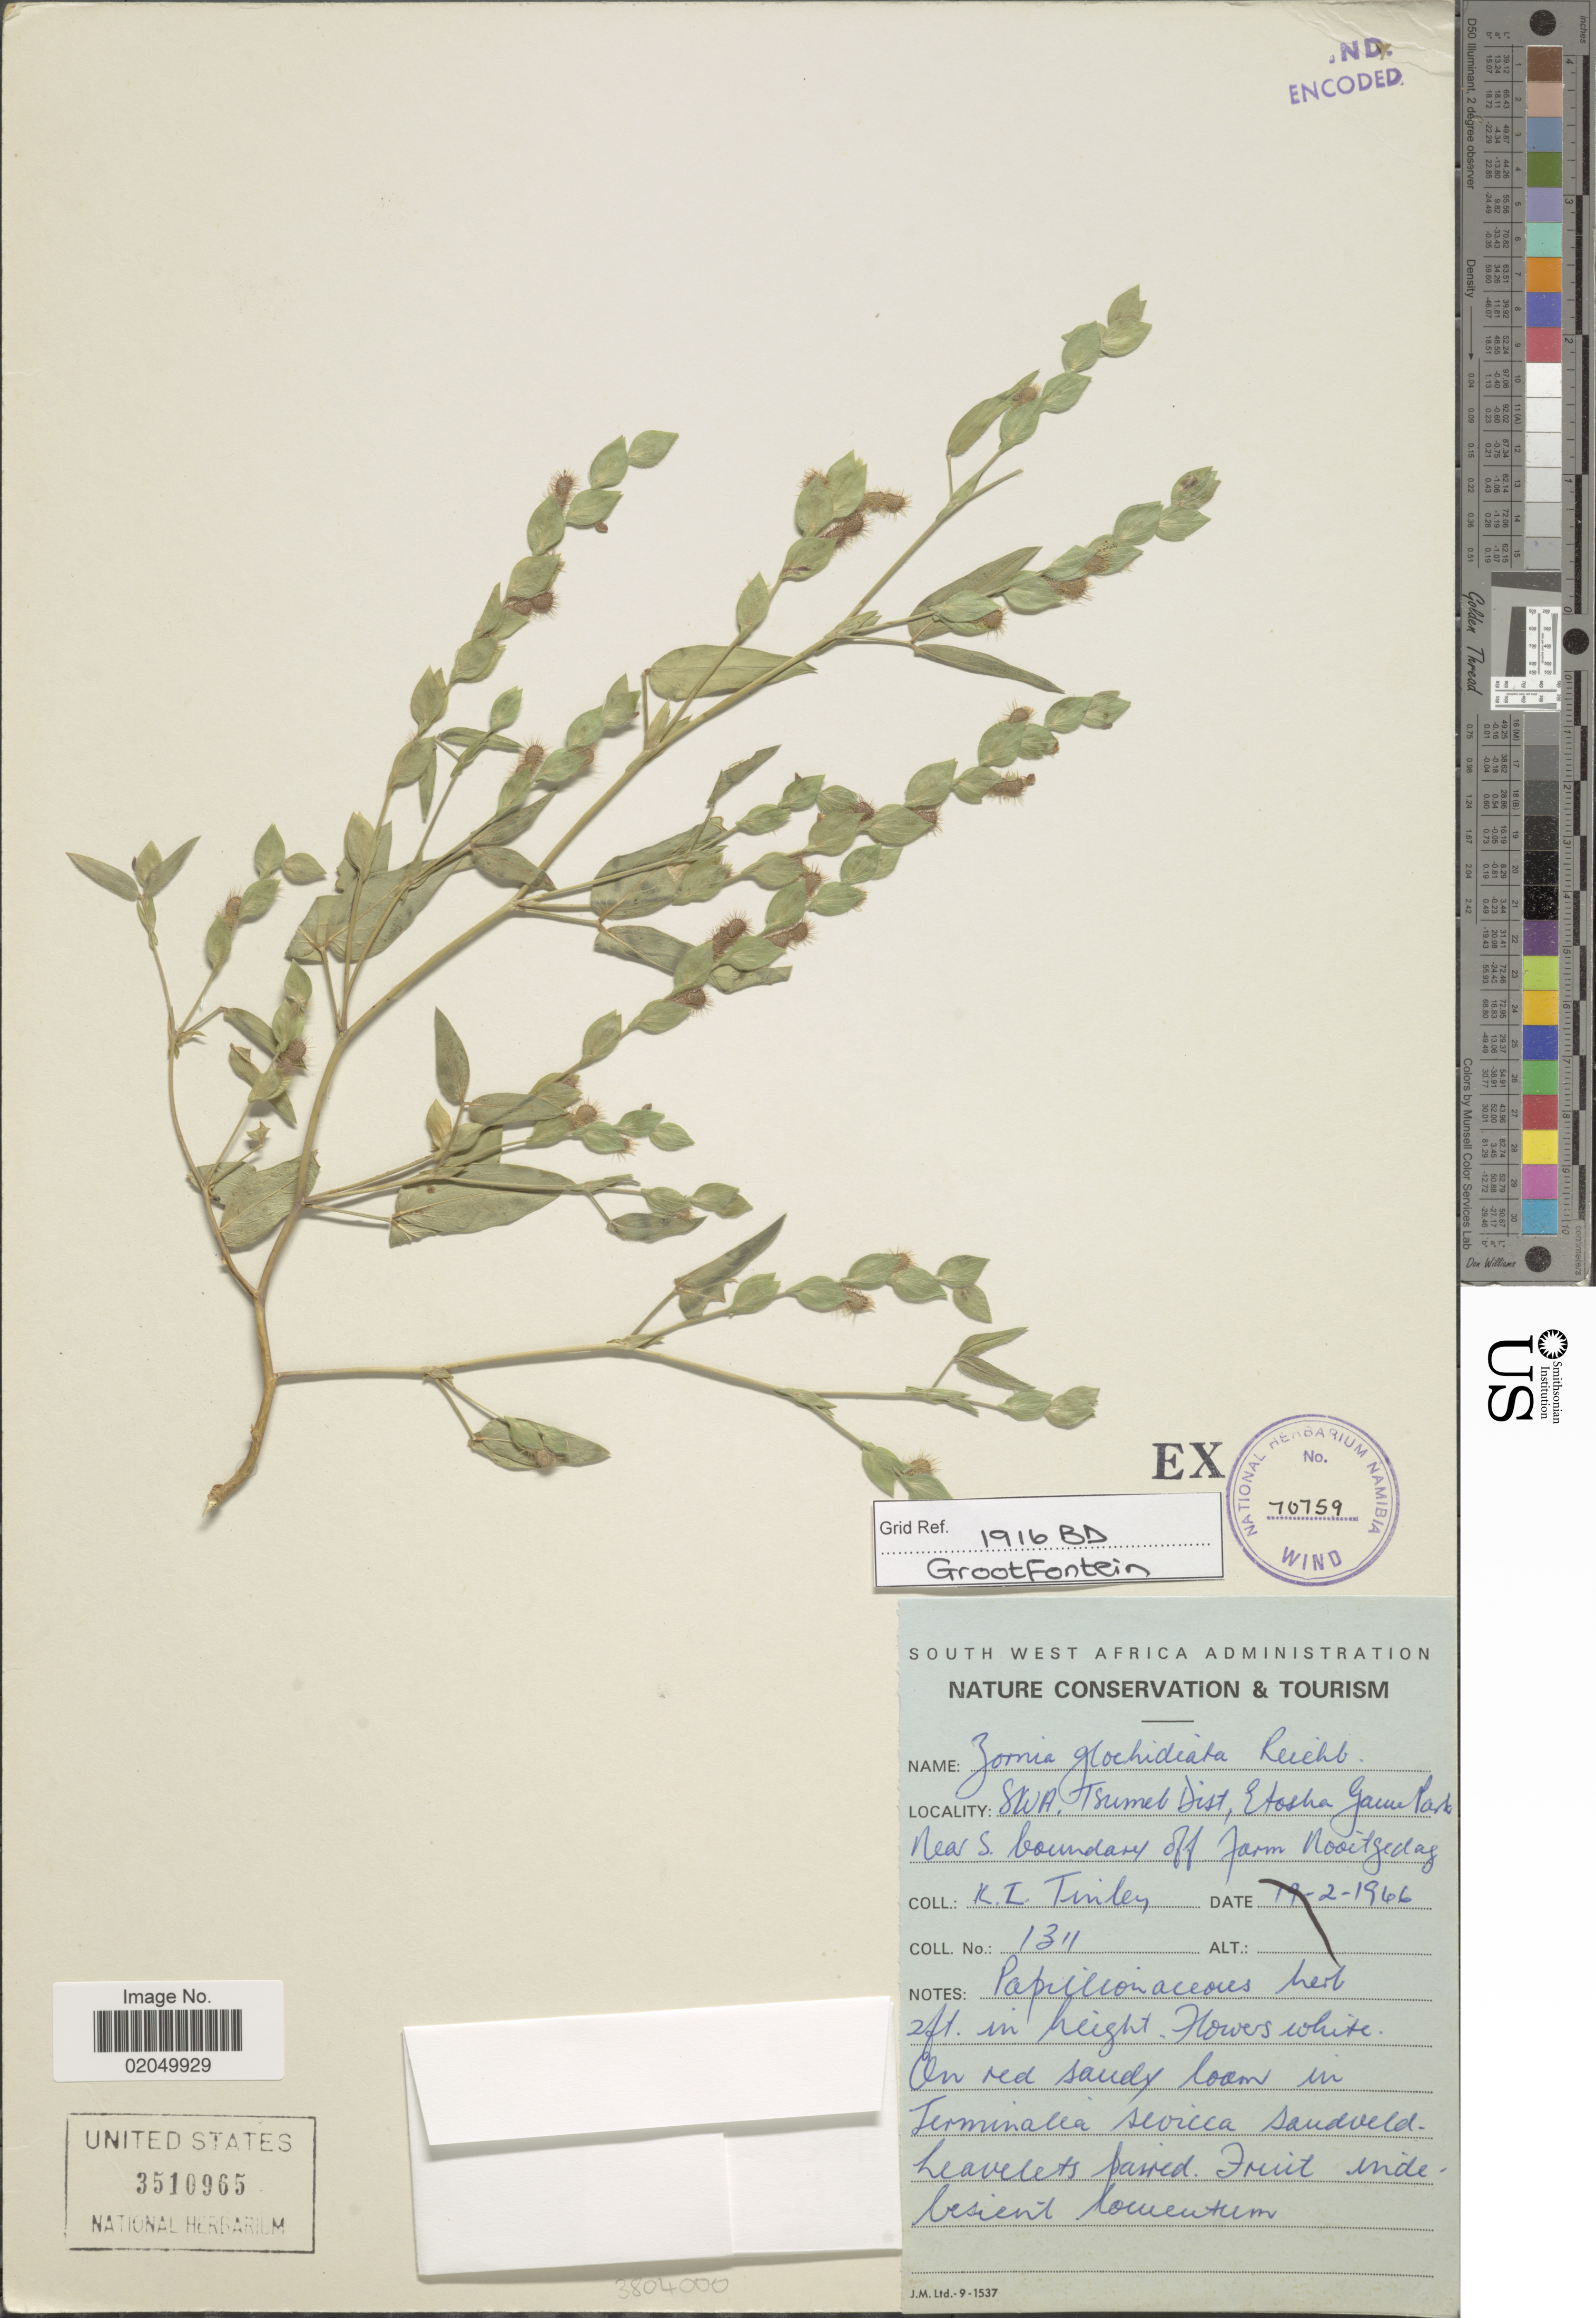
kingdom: Plantae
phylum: Tracheophyta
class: Magnoliopsida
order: Fabales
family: Fabaceae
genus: Zornia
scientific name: Zornia glochidiata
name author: Rchb. ex DC.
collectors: K. Tinley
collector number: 1311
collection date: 1966-02-19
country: Namibia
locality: SWA, Tsumeb Dist., Etosha Game Park, near S boundary off farm Nooitgedag.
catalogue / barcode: US 3510965